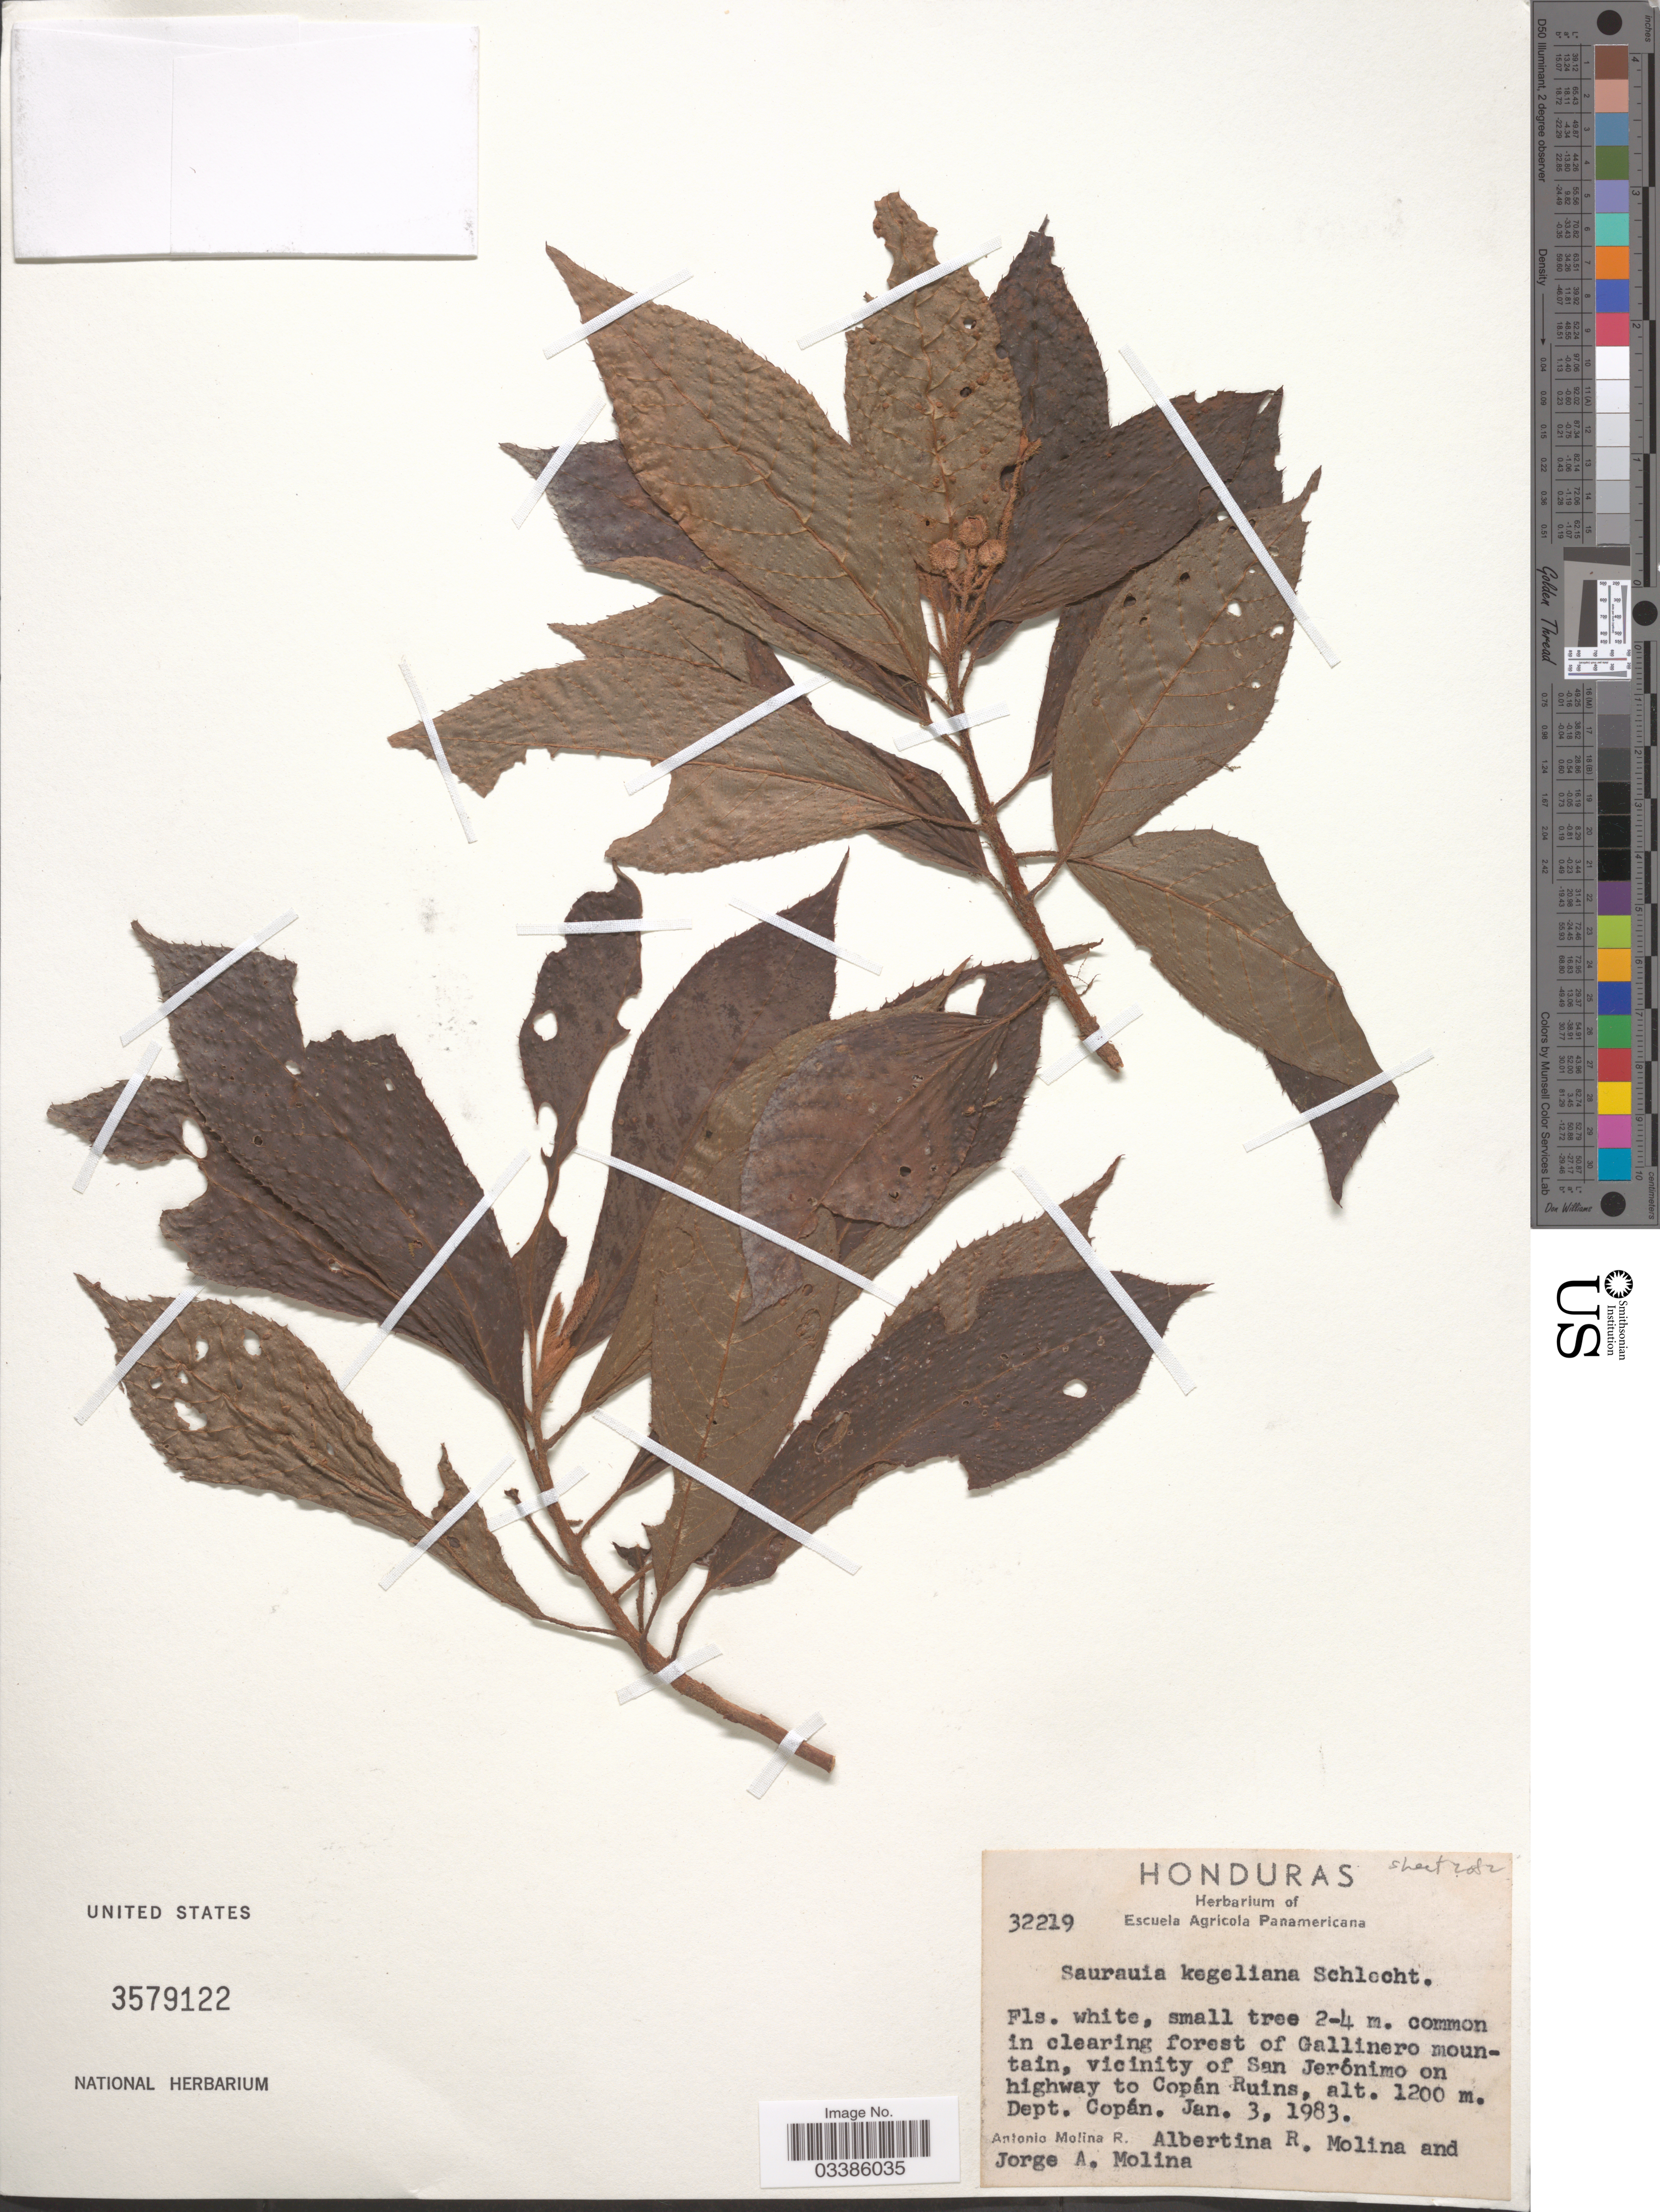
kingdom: Plantae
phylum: Tracheophyta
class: Magnoliopsida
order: Ericales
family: Actinidiaceae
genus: Saurauia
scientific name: Saurauia kegeliana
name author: Schltdl.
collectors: A. Molina R., A. R. Molina & J. A. Molina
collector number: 32219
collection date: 1983-01-03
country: Honduras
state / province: Copán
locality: Common in clearing forest of Gallinero mountain, vicinity of San Jerónimo on highway to Copán Ruins, Dept. Copán.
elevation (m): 1200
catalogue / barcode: US 3579122